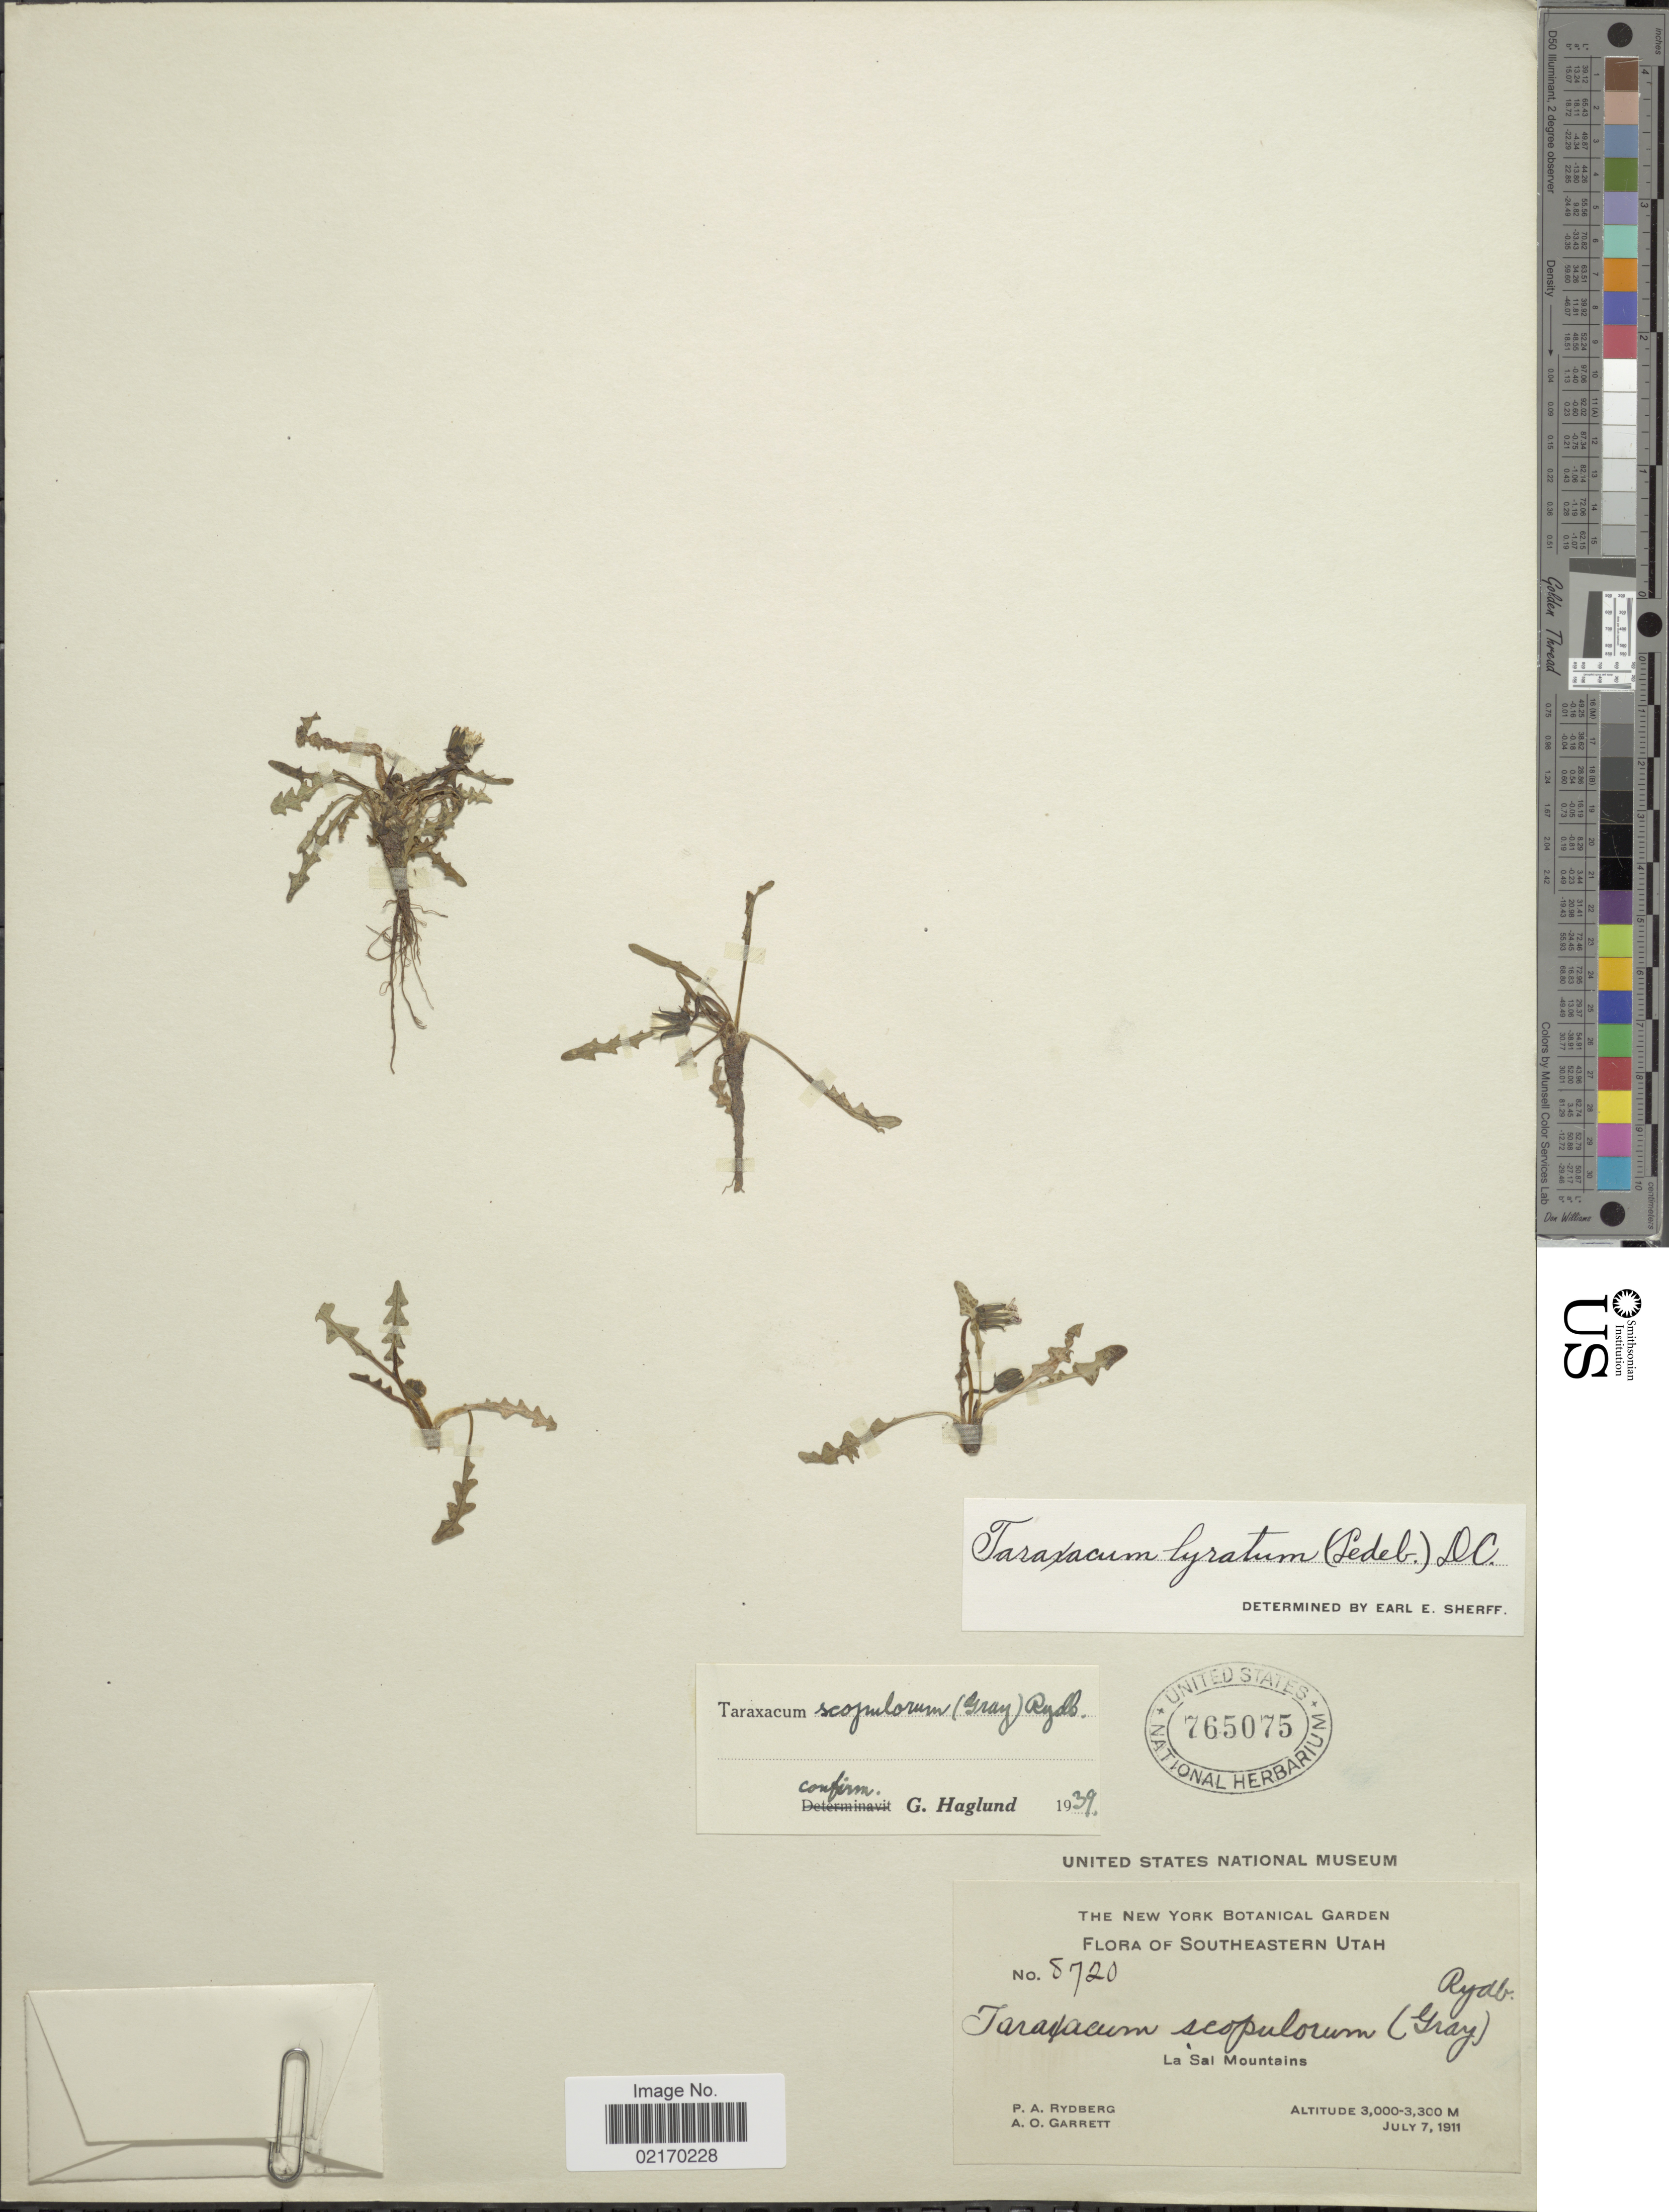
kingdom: Plantae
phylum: Tracheophyta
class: Magnoliopsida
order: Asterales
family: Asteraceae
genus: Taraxacum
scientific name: Taraxacum scopulorum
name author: (A. Gray) Rydb.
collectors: P. A. Rydberg & A. O. Garrett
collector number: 8720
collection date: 1911-07-07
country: United States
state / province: Utah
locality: Southeastern Utah. La Sal Mountains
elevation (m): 3000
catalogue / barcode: US 765075